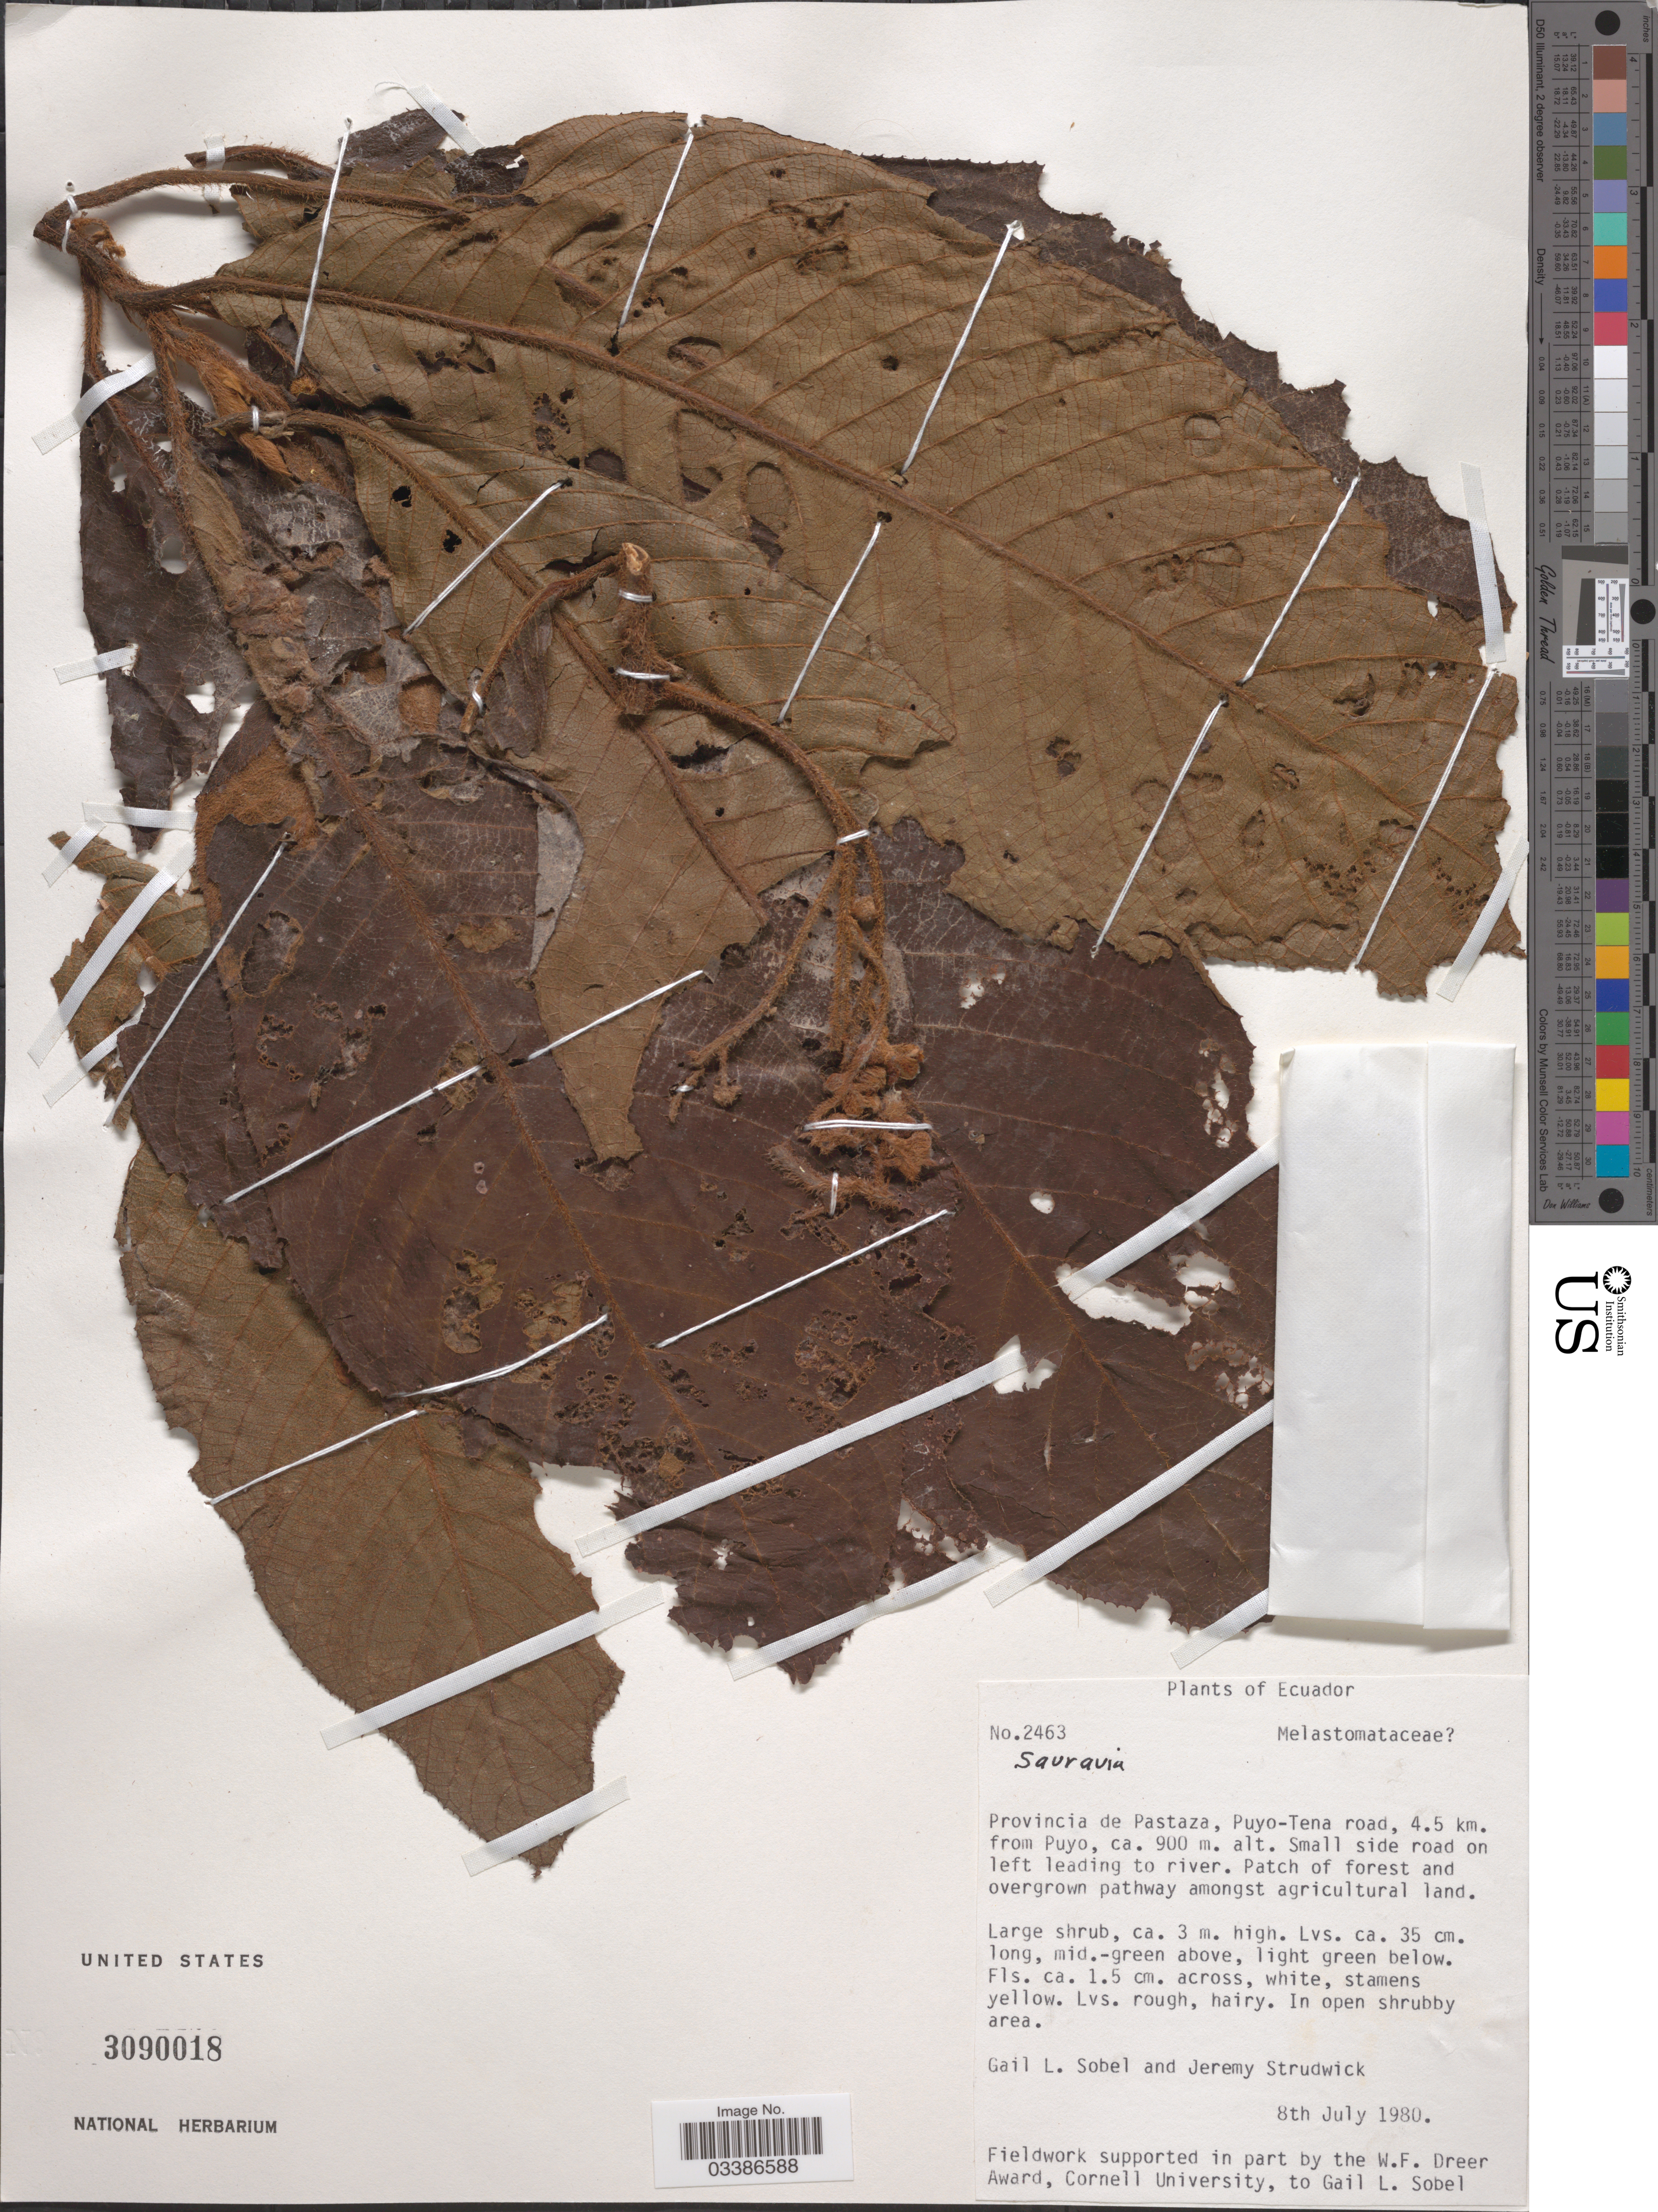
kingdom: Plantae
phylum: Tracheophyta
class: Magnoliopsida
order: Ericales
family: Actinidiaceae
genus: Saurauia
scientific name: Saurauia isoxanthotricha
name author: Buscal.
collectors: G. L. Sobel & J. J. Strudwick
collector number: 2463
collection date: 1980-07-08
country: Ecuador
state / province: Pastaza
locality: Puyo-Tena road, 4.5 km. from Puyo. Patch of forest and overgrown pathway amongst agricultural land.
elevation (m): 900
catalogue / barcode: US 3090018